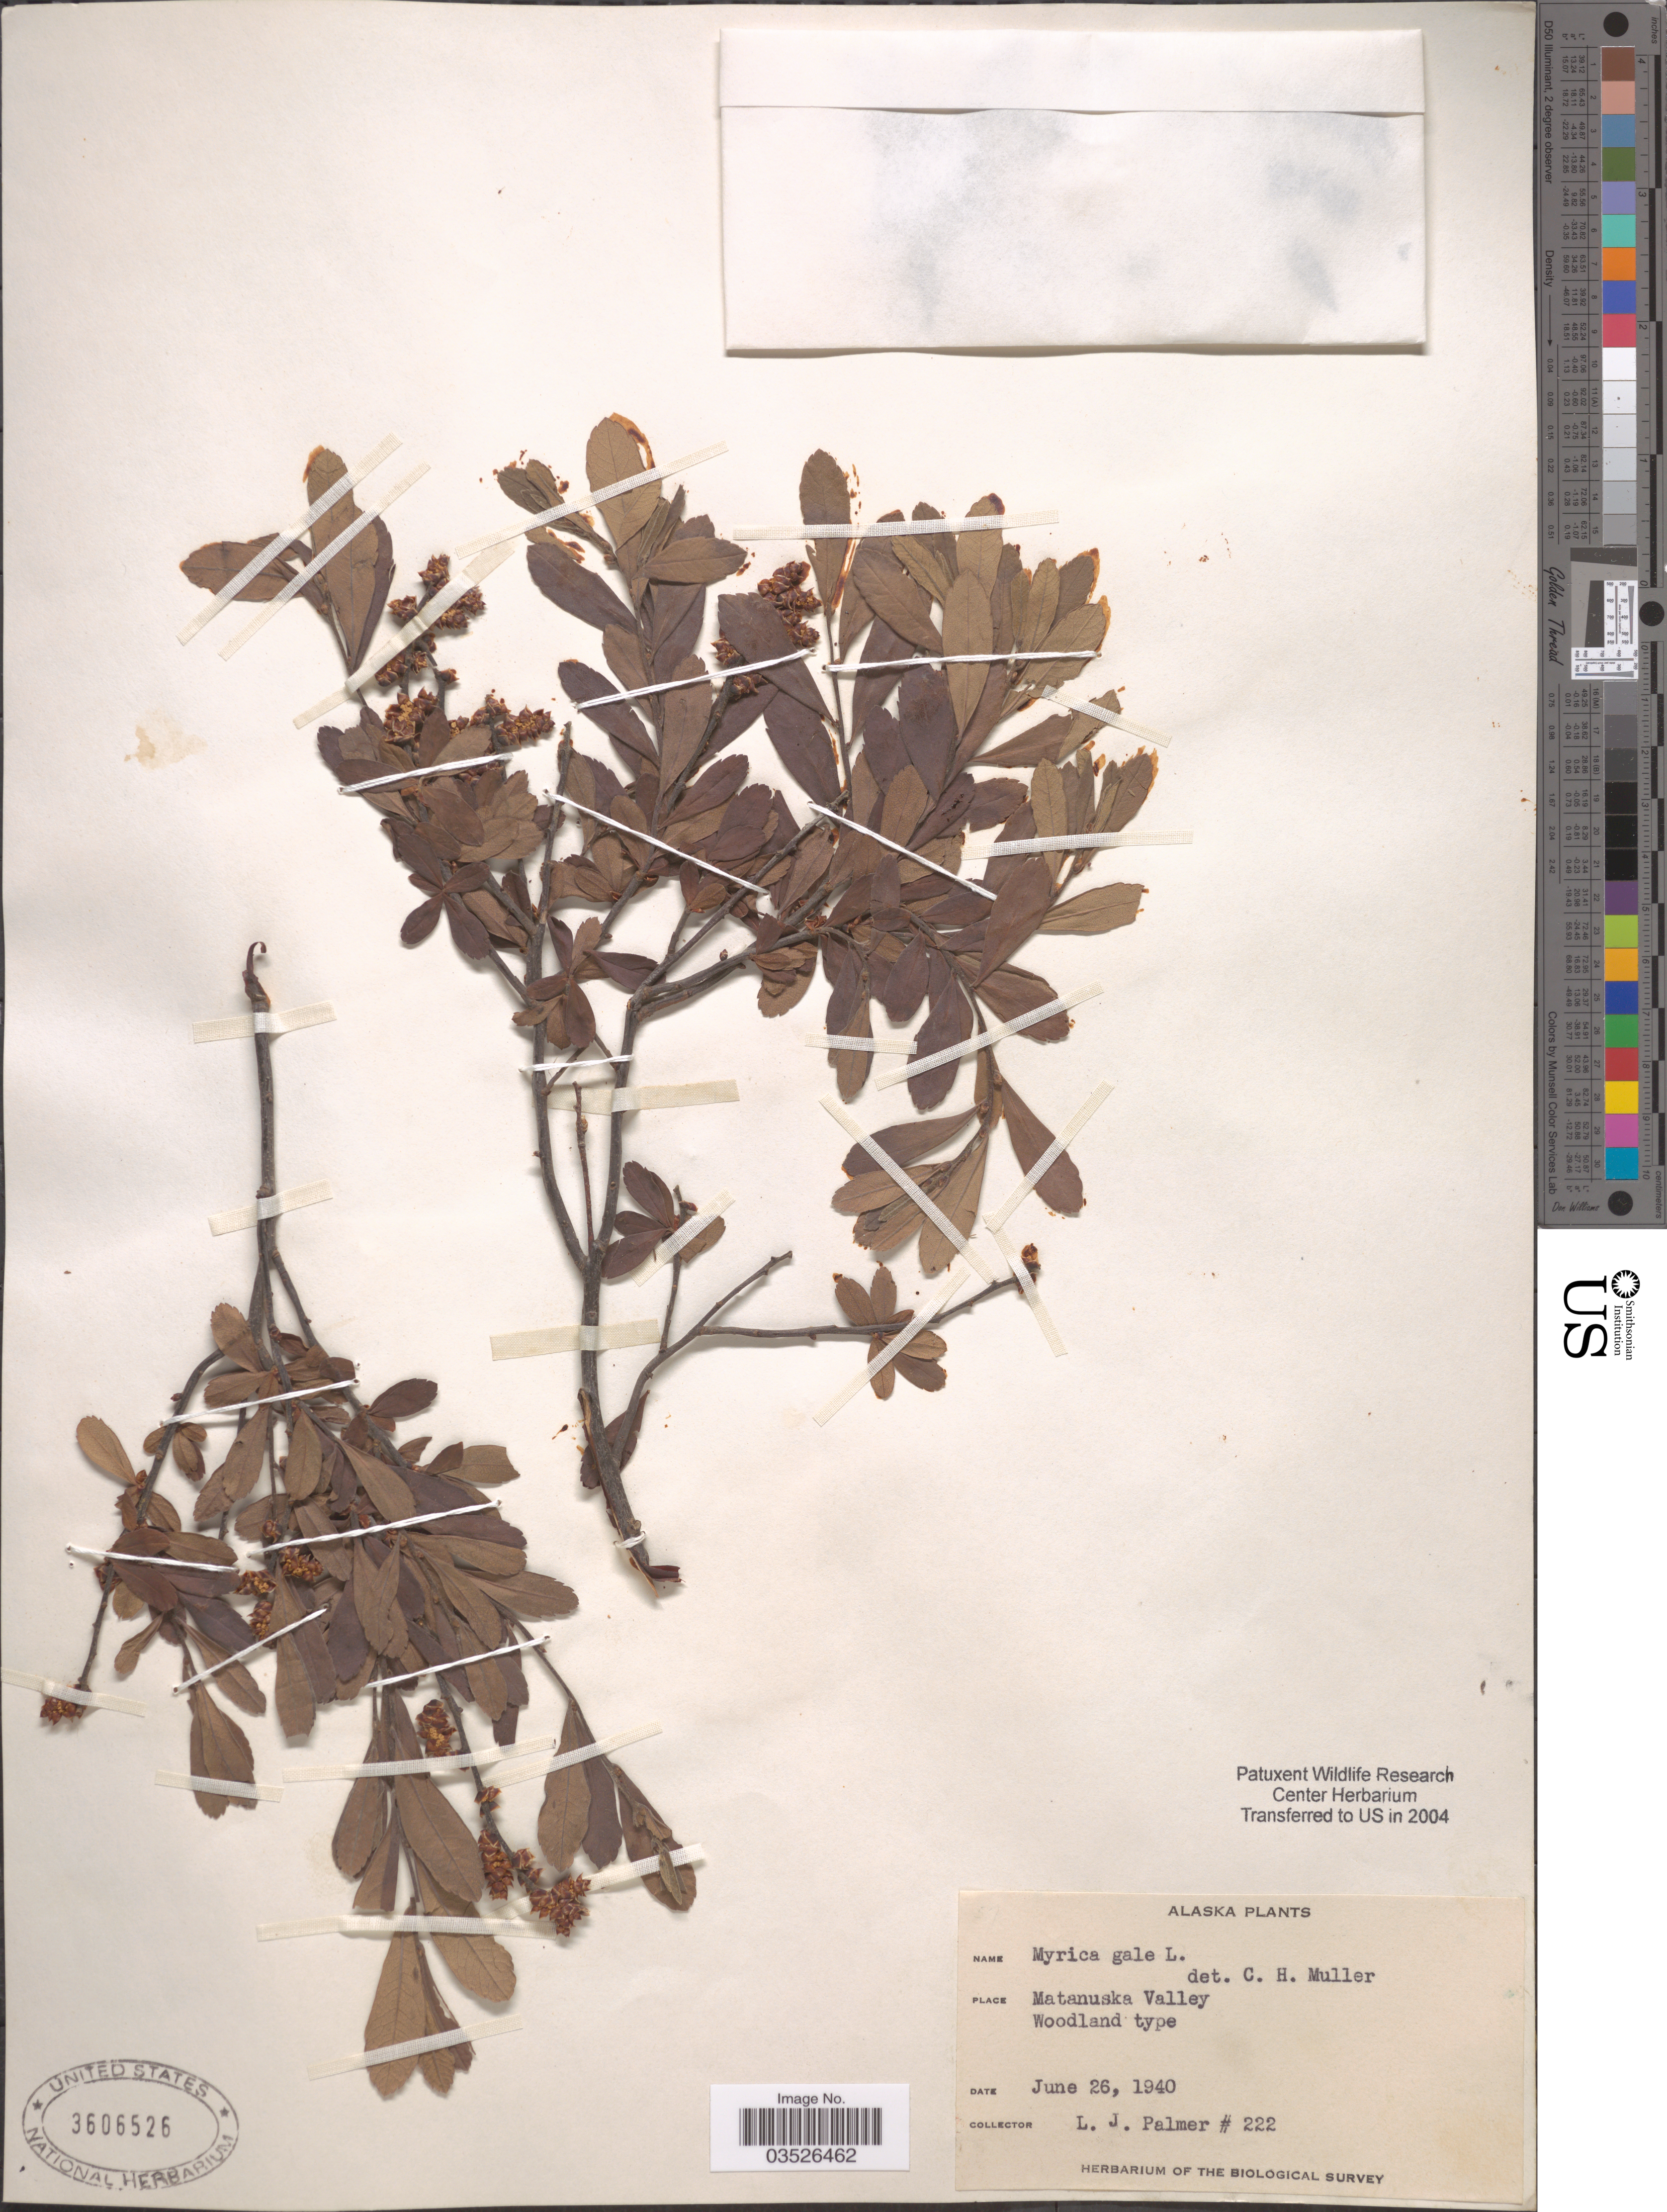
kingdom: Plantae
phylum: Tracheophyta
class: Magnoliopsida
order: Fagales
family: Myricaceae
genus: Myrica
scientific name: Myrica gale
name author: L.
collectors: L. J. Palmer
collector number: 222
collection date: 1940-06-26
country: United States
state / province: Alaska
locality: Matanuska Valley.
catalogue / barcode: US 3606526